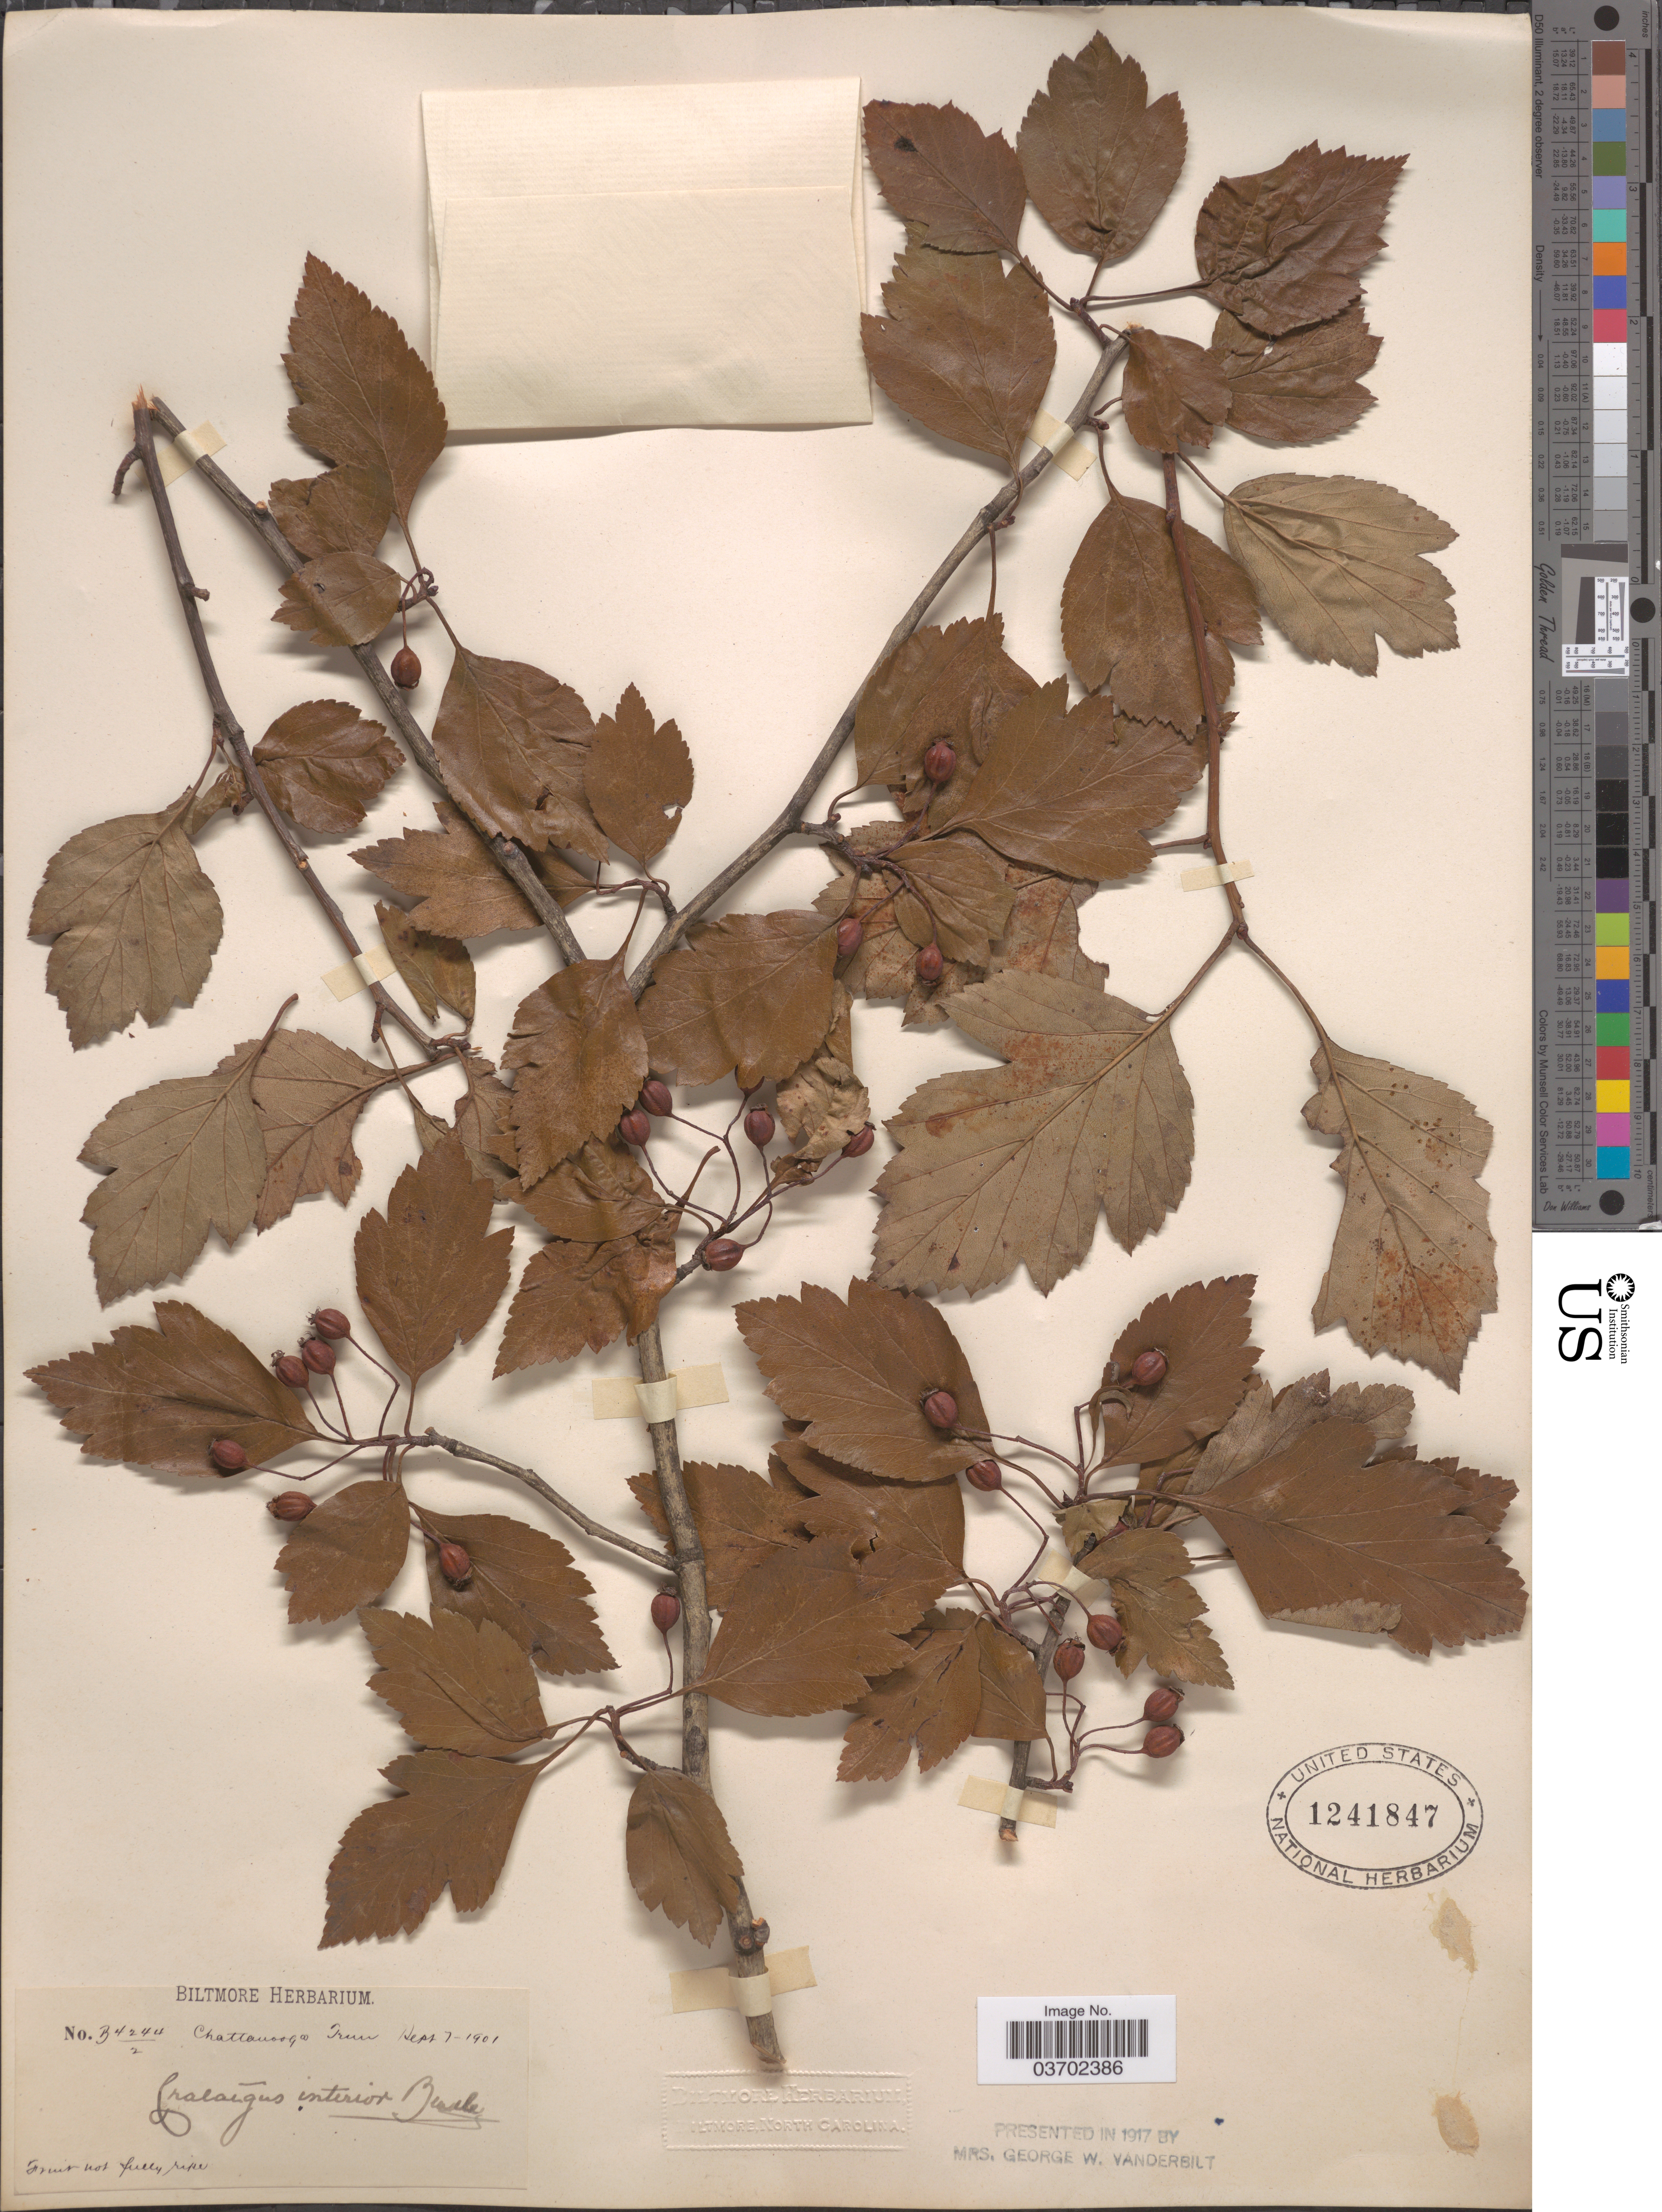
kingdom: Plantae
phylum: Tracheophyta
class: Magnoliopsida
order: Rosales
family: Rosaceae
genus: Crataegus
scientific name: Crataegus viridis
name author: L.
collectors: ex herb. Biltmore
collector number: B4244/2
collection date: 1901-09-07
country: United States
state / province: Tennessee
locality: Chattanooga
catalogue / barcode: US 1241847